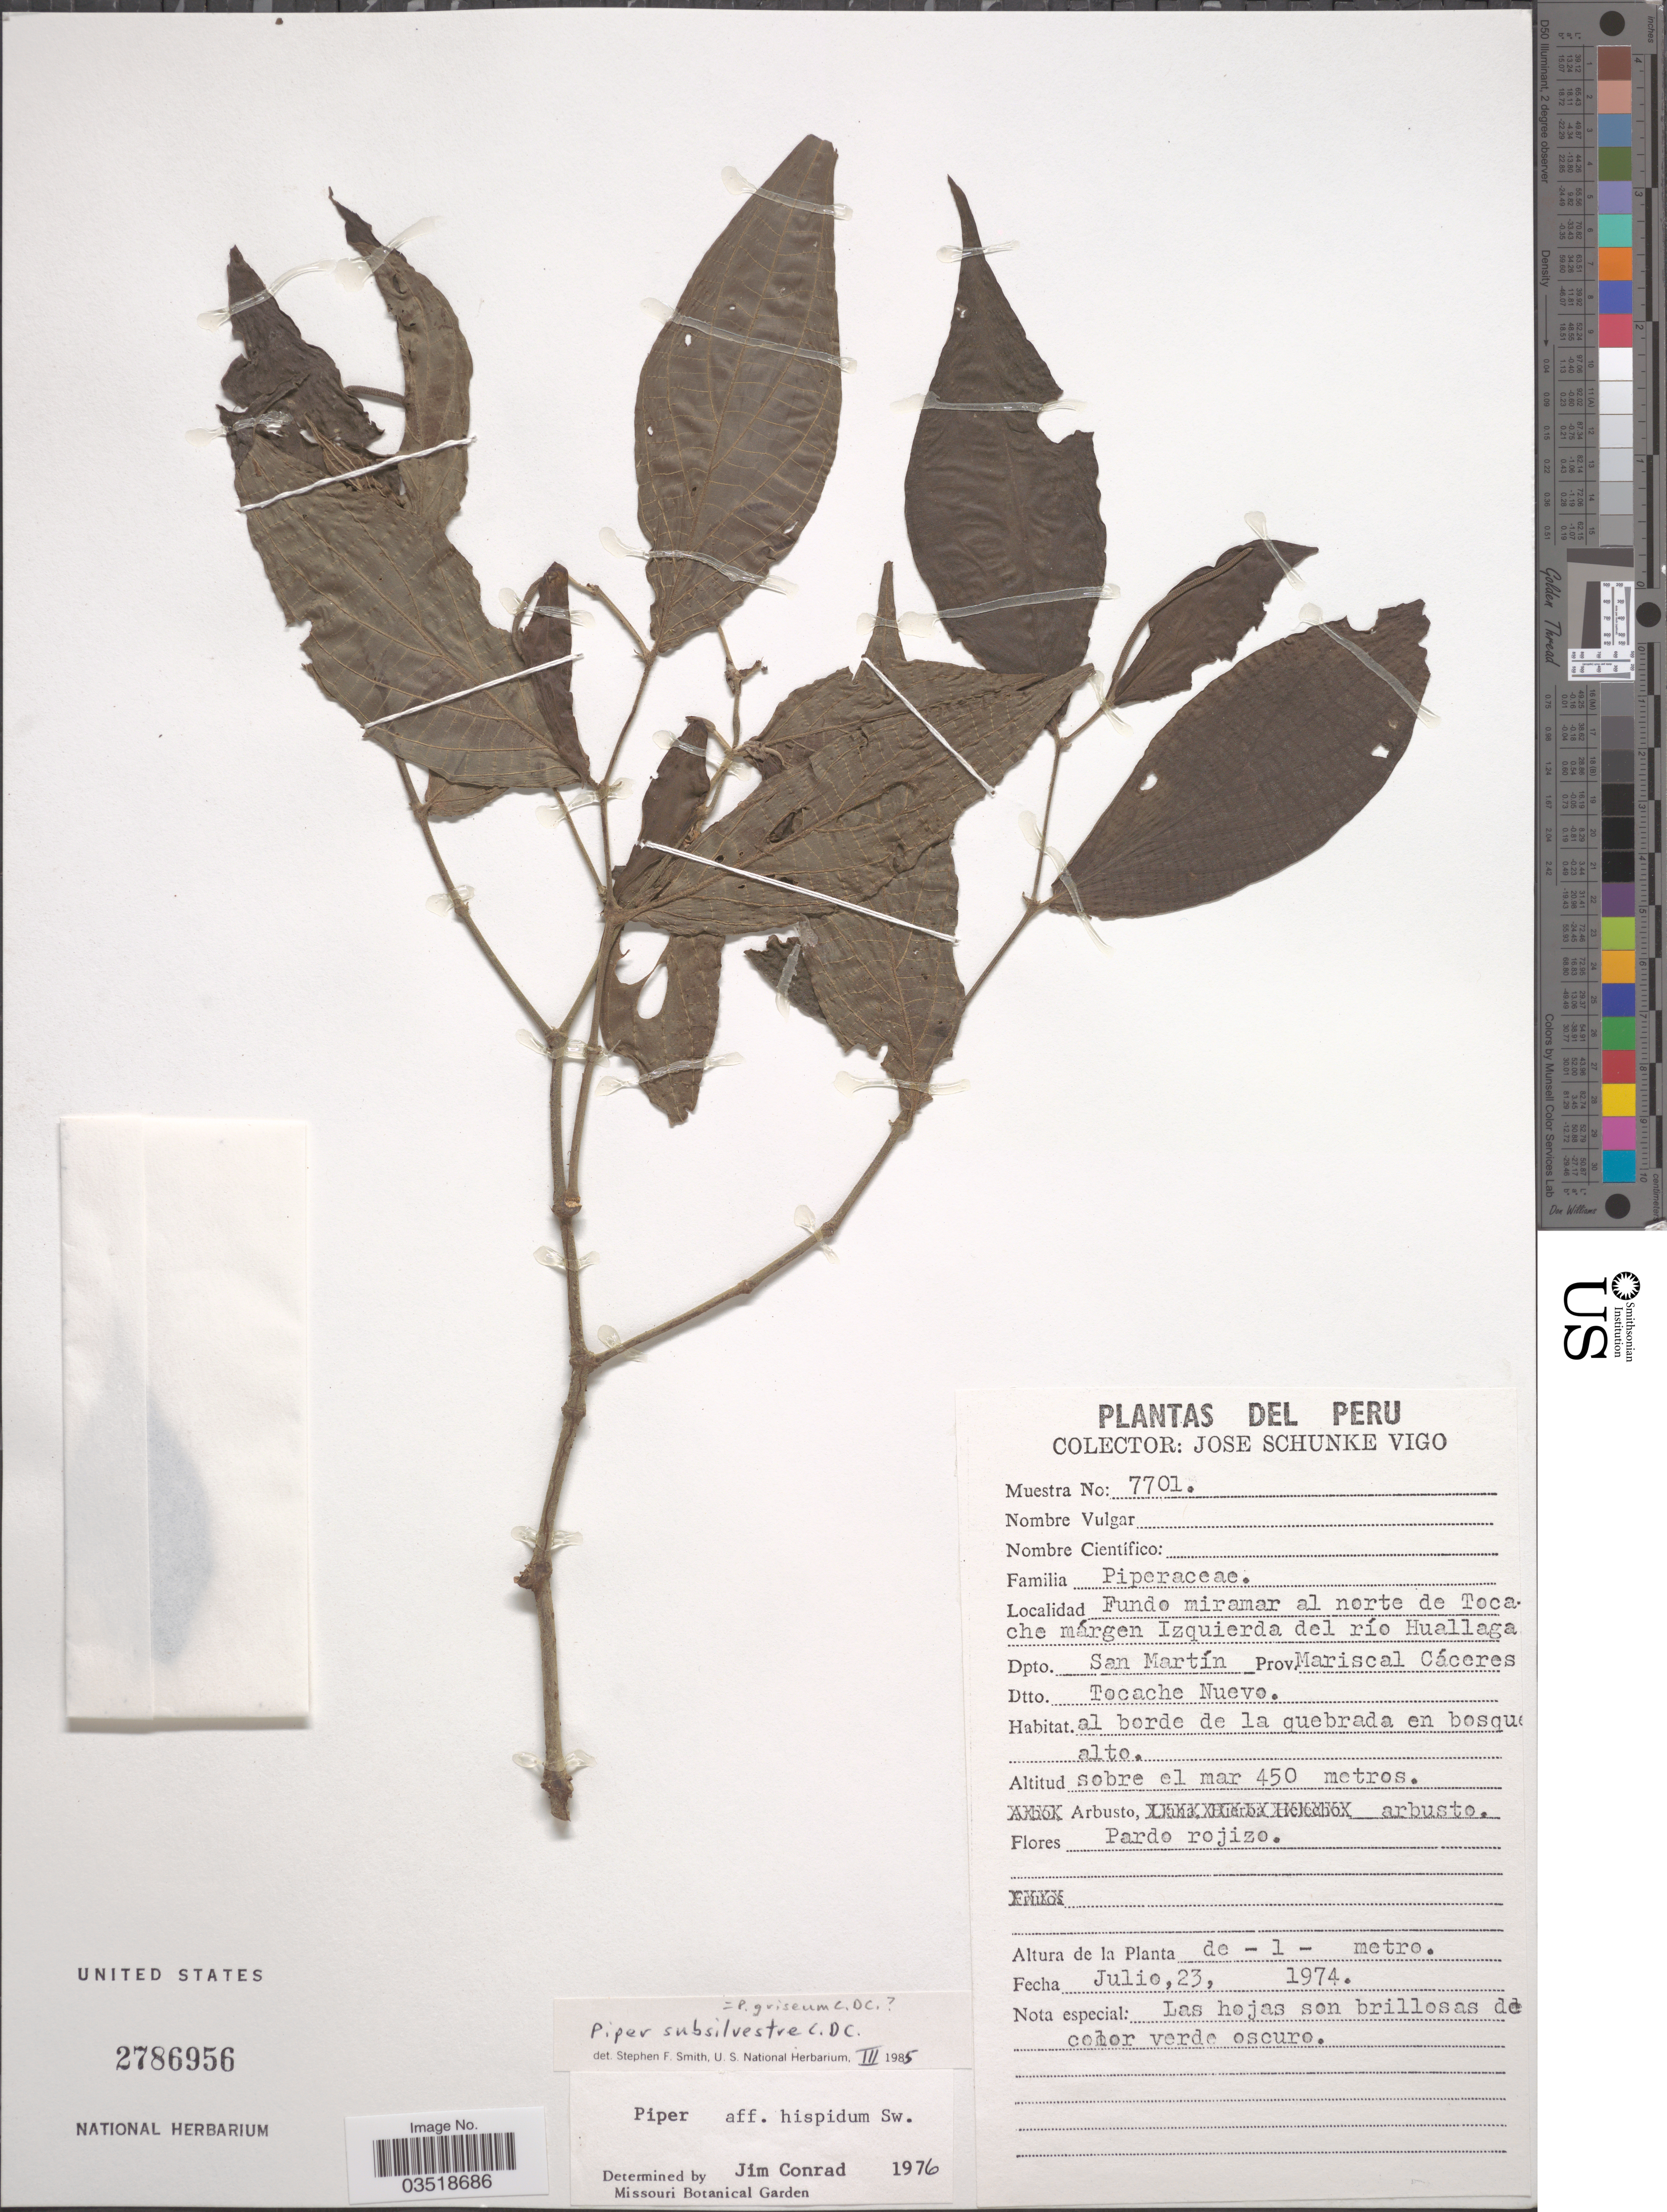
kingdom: Plantae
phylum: Tracheophyta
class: Magnoliopsida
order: Piperales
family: Piperaceae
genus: Piper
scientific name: Piper subsilvestre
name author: C. DC.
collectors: J. Schunke Vigo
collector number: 7701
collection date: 1974-07-23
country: Peru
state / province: San Martín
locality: Fundo miramar al norte de Tocache márgen Izquierda del río Huallaga. Dpto. San Martín Prov. Mariscal Cáceres. Dtto. Tocache Nuevo.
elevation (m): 450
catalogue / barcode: US 2786956